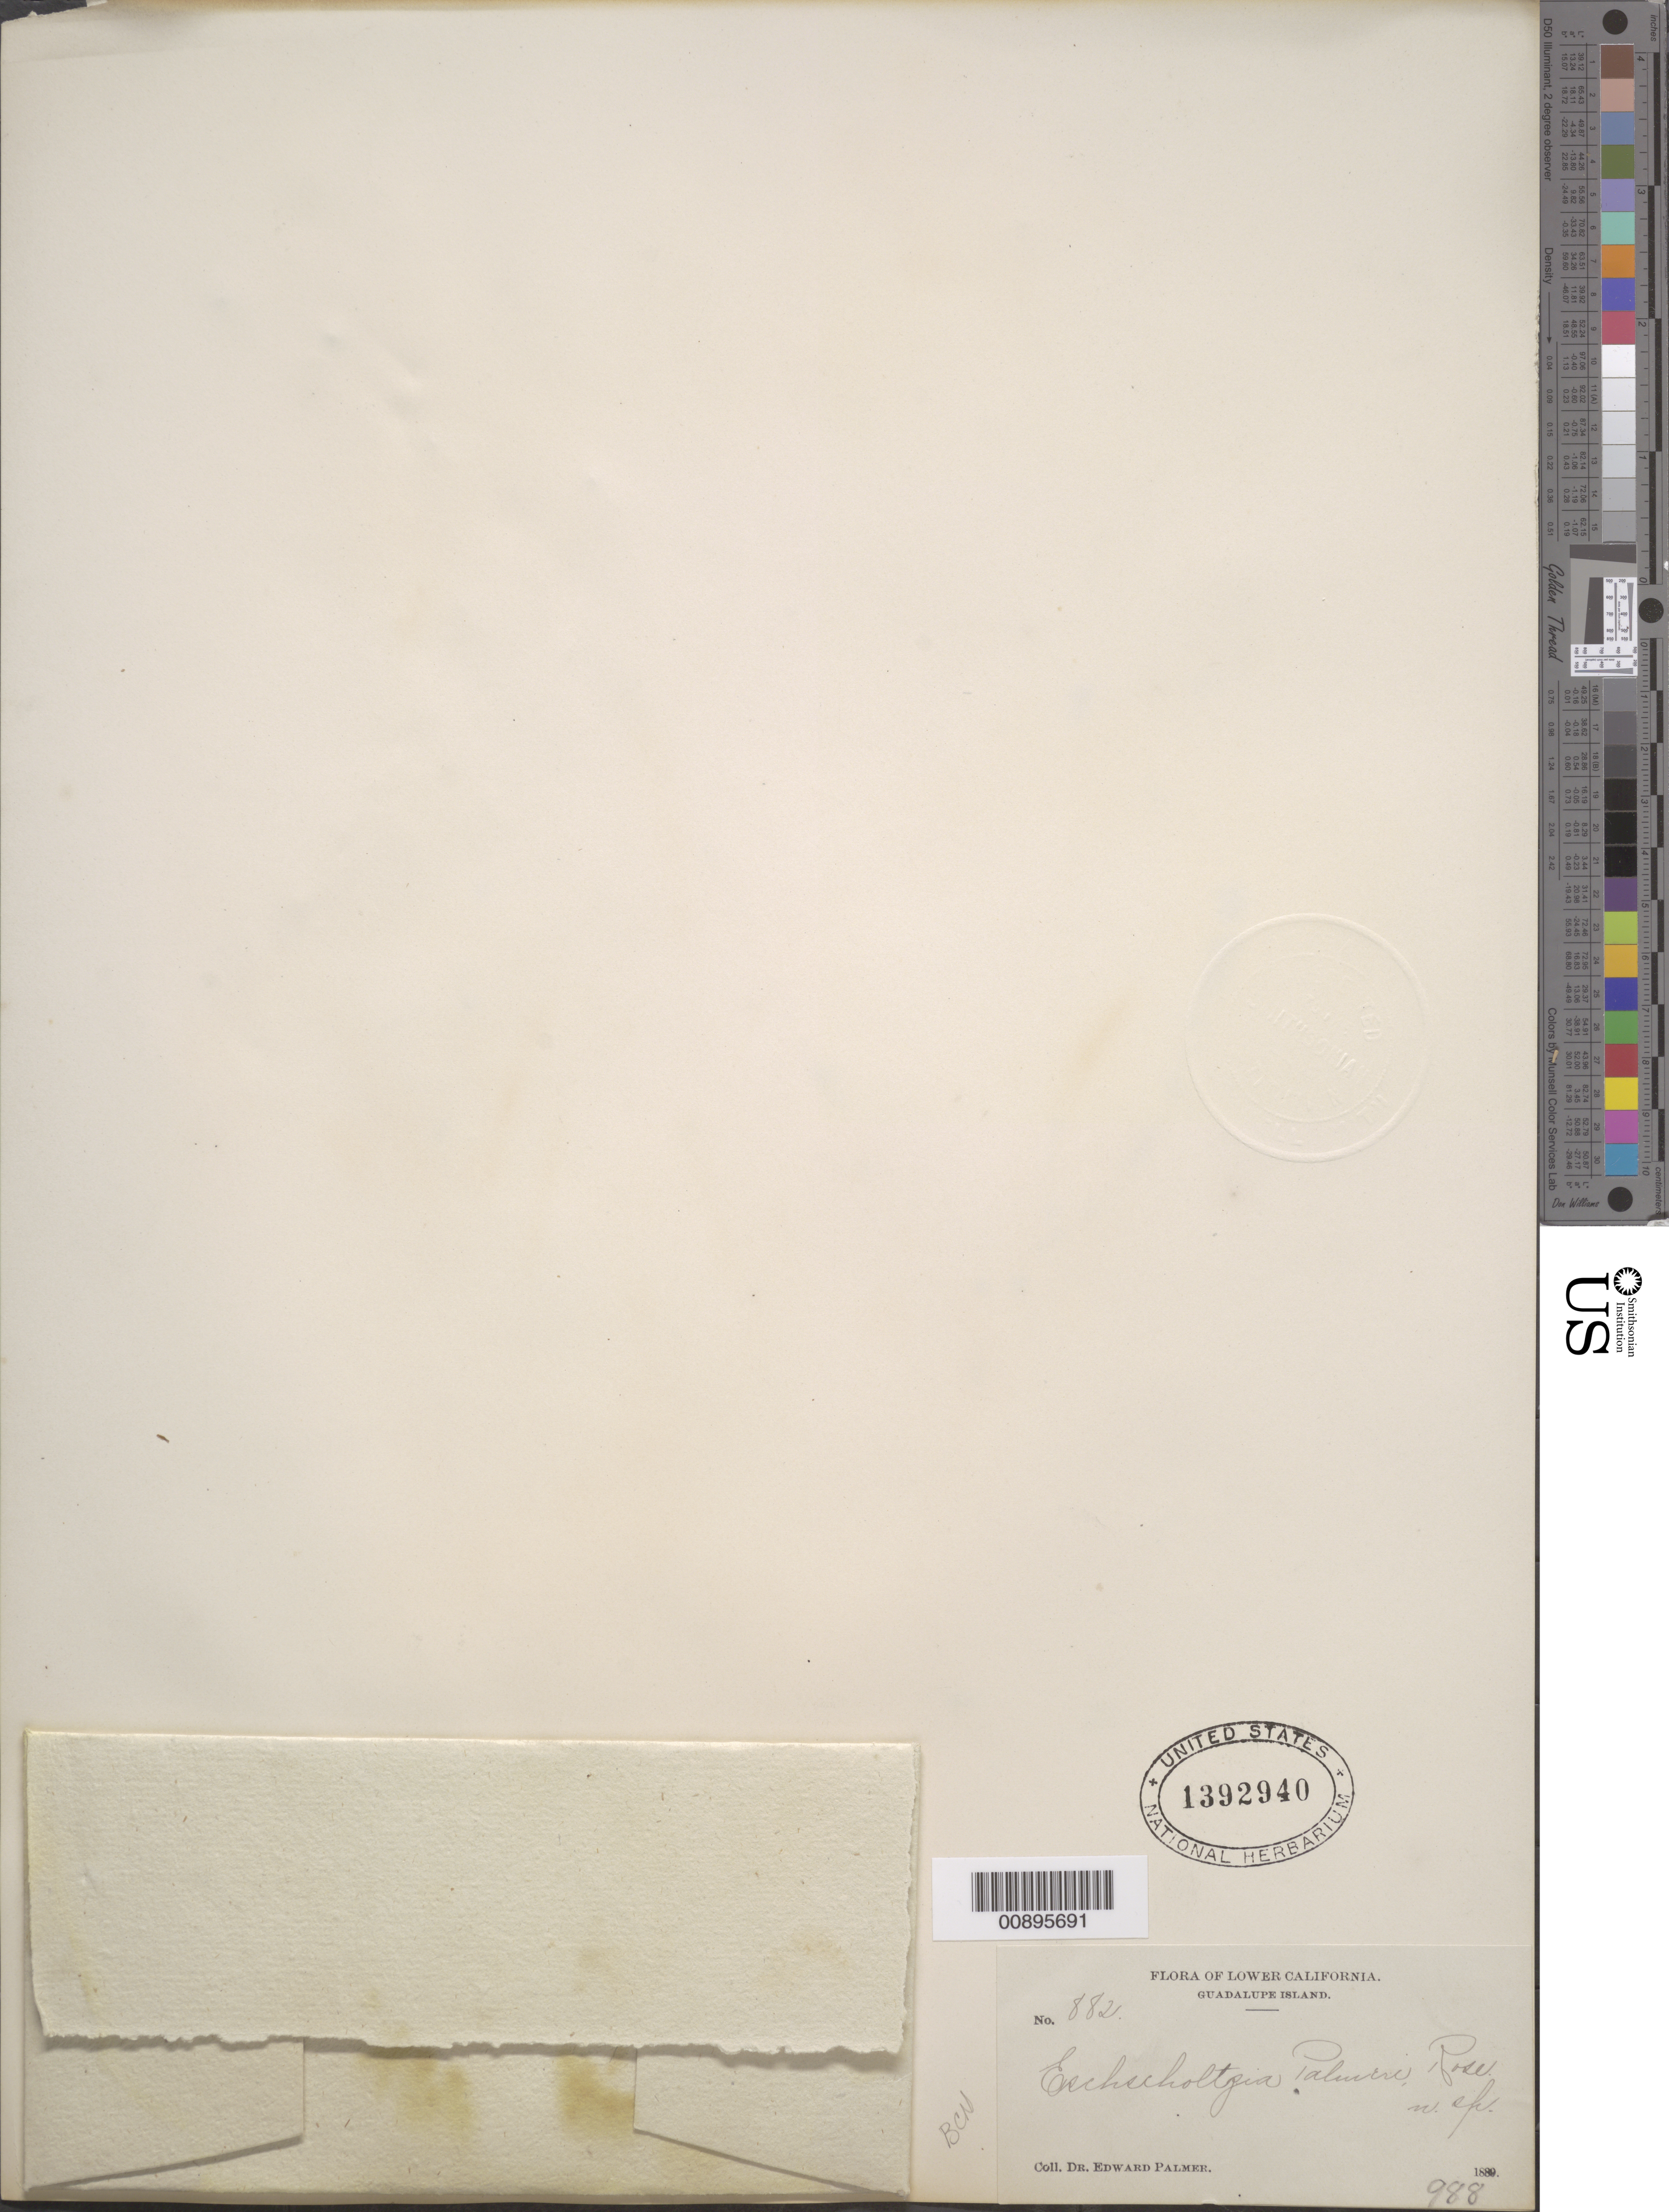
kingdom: Plantae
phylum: Tracheophyta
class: Magnoliopsida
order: Ranunculales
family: Papaveraceae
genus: Eschscholzia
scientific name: Eschscholzia palmeri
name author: Rose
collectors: E. Palmer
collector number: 882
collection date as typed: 1889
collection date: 1889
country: Mexico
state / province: Baja California Norte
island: Guadalupe I.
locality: Guadalupe Island, Baja California.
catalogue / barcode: US 1392940